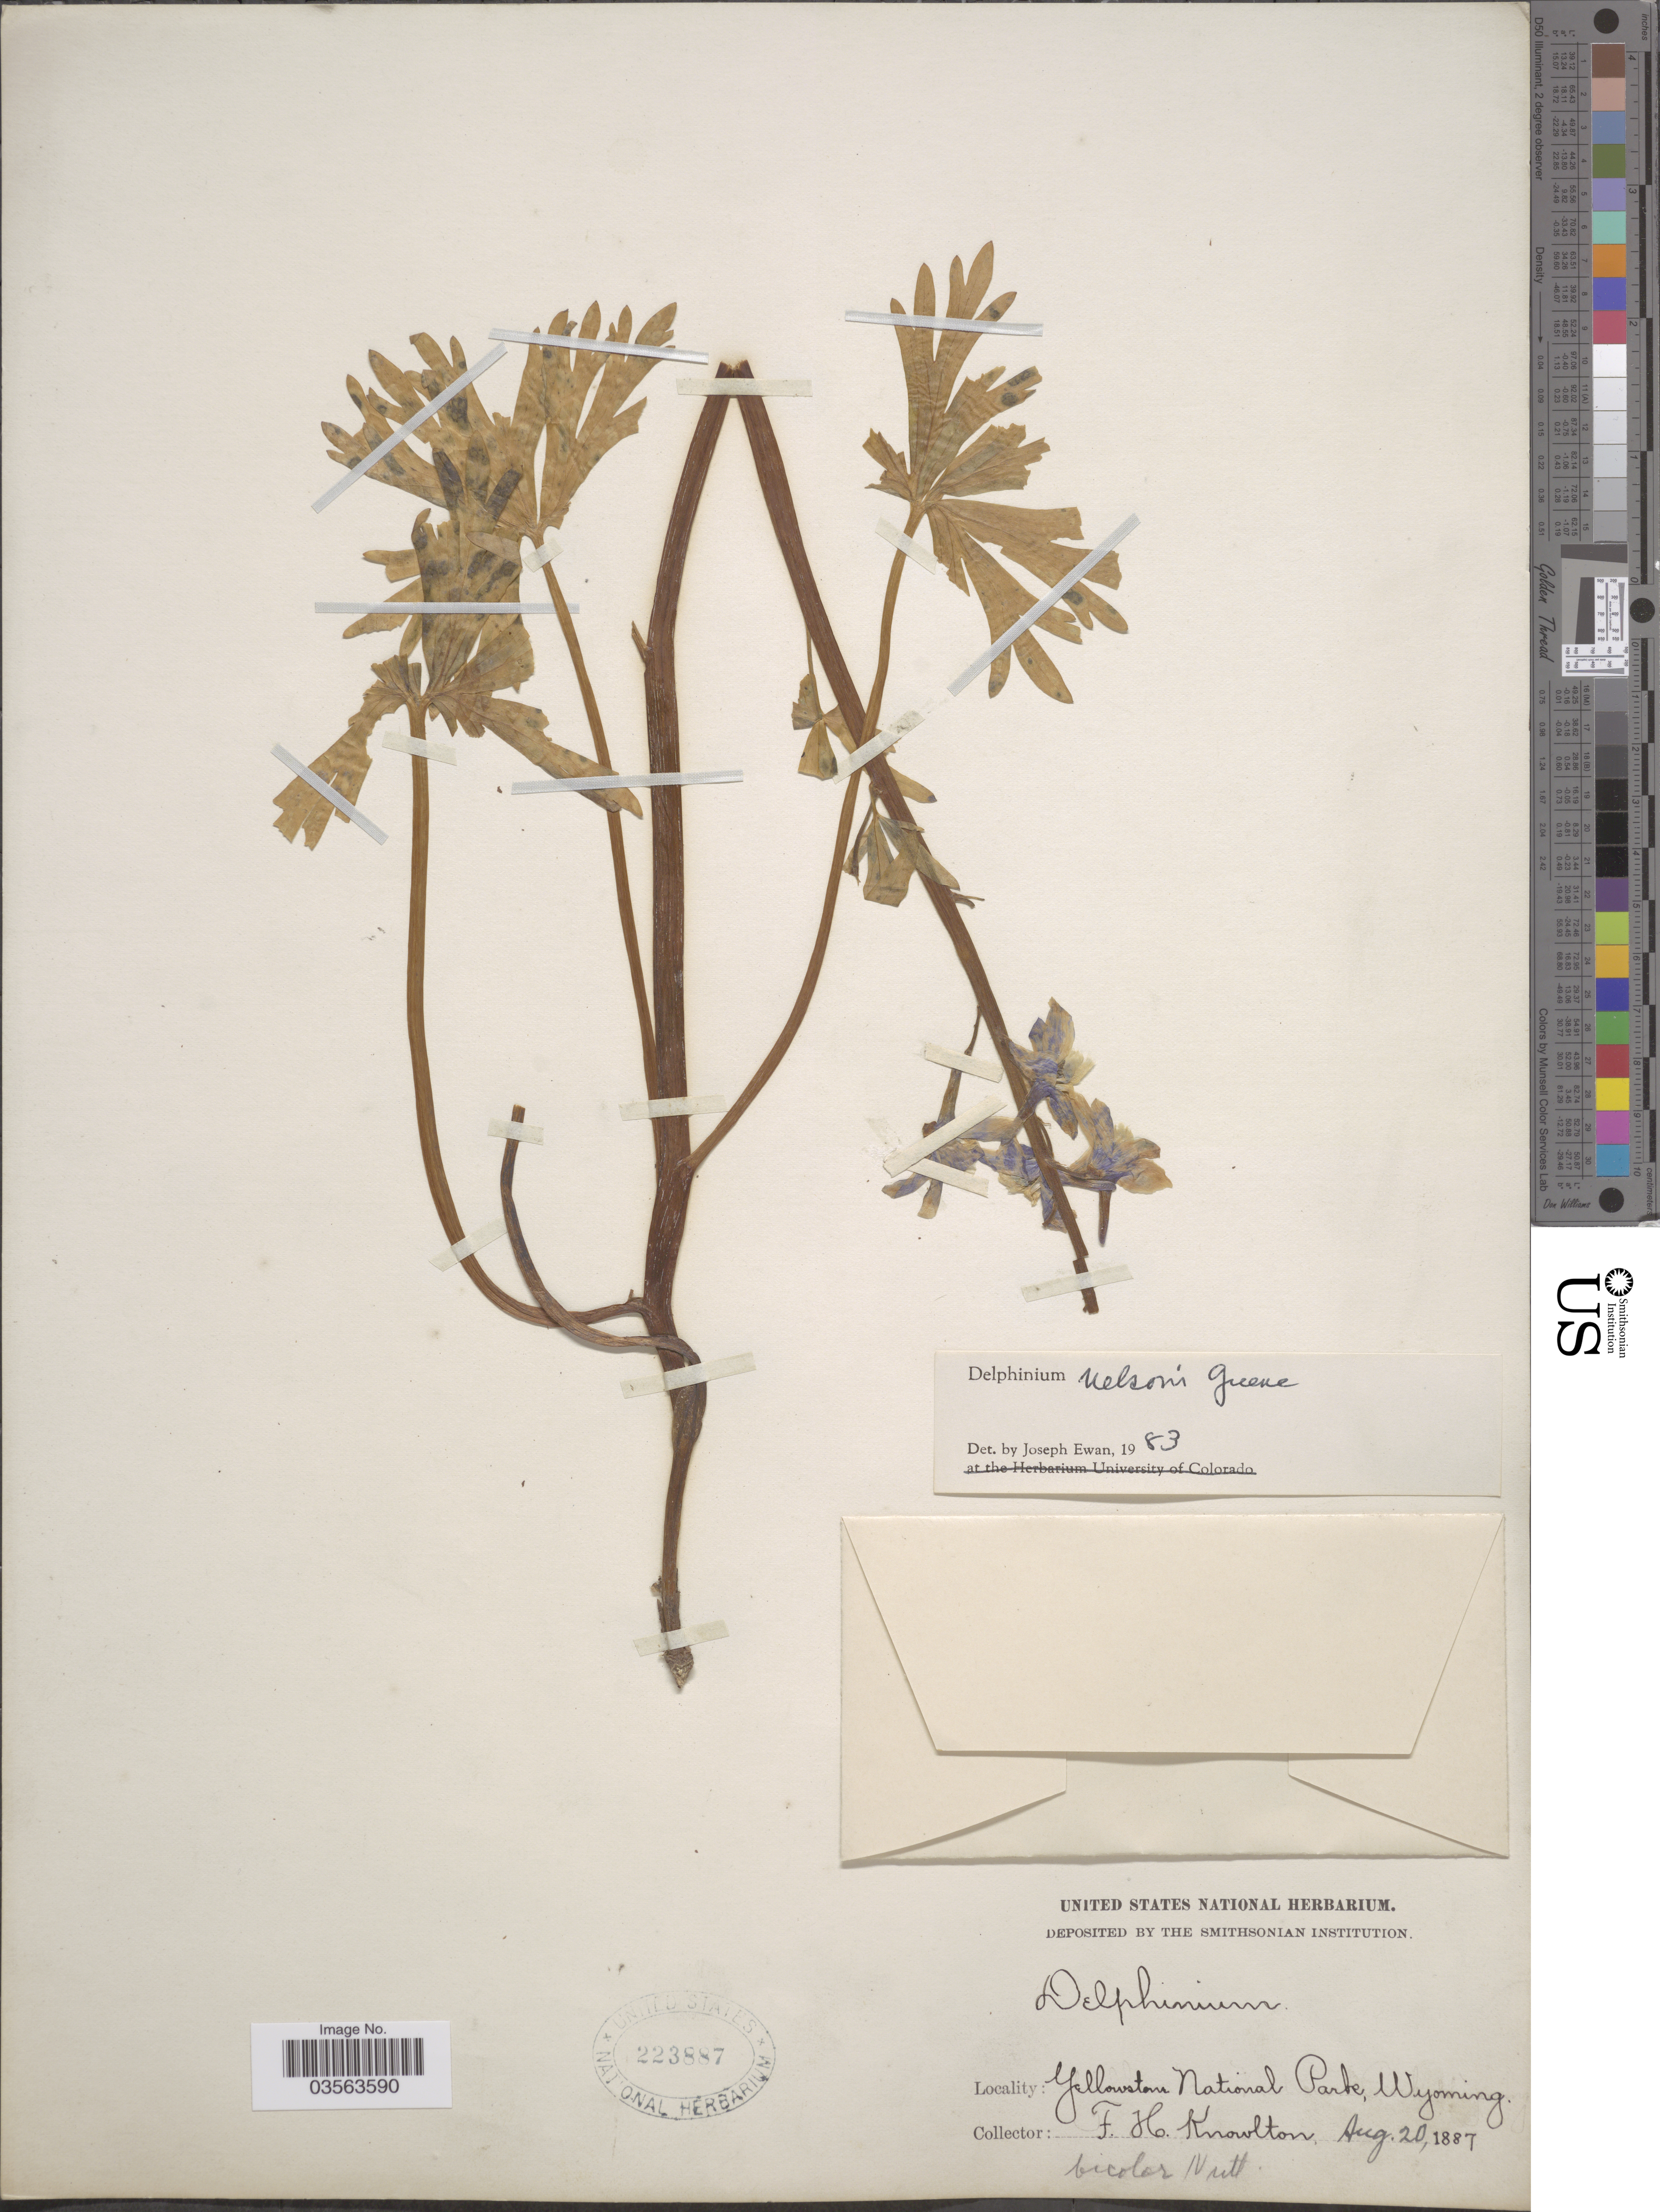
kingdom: Plantae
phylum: Tracheophyta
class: Magnoliopsida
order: Ranunculales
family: Ranunculaceae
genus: Delphinium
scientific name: Delphinium nelsonii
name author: Greene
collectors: F. H. Knowlton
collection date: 1887-08-20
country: United States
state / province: Wyoming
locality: Yellowstone National Park.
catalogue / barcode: US 223887